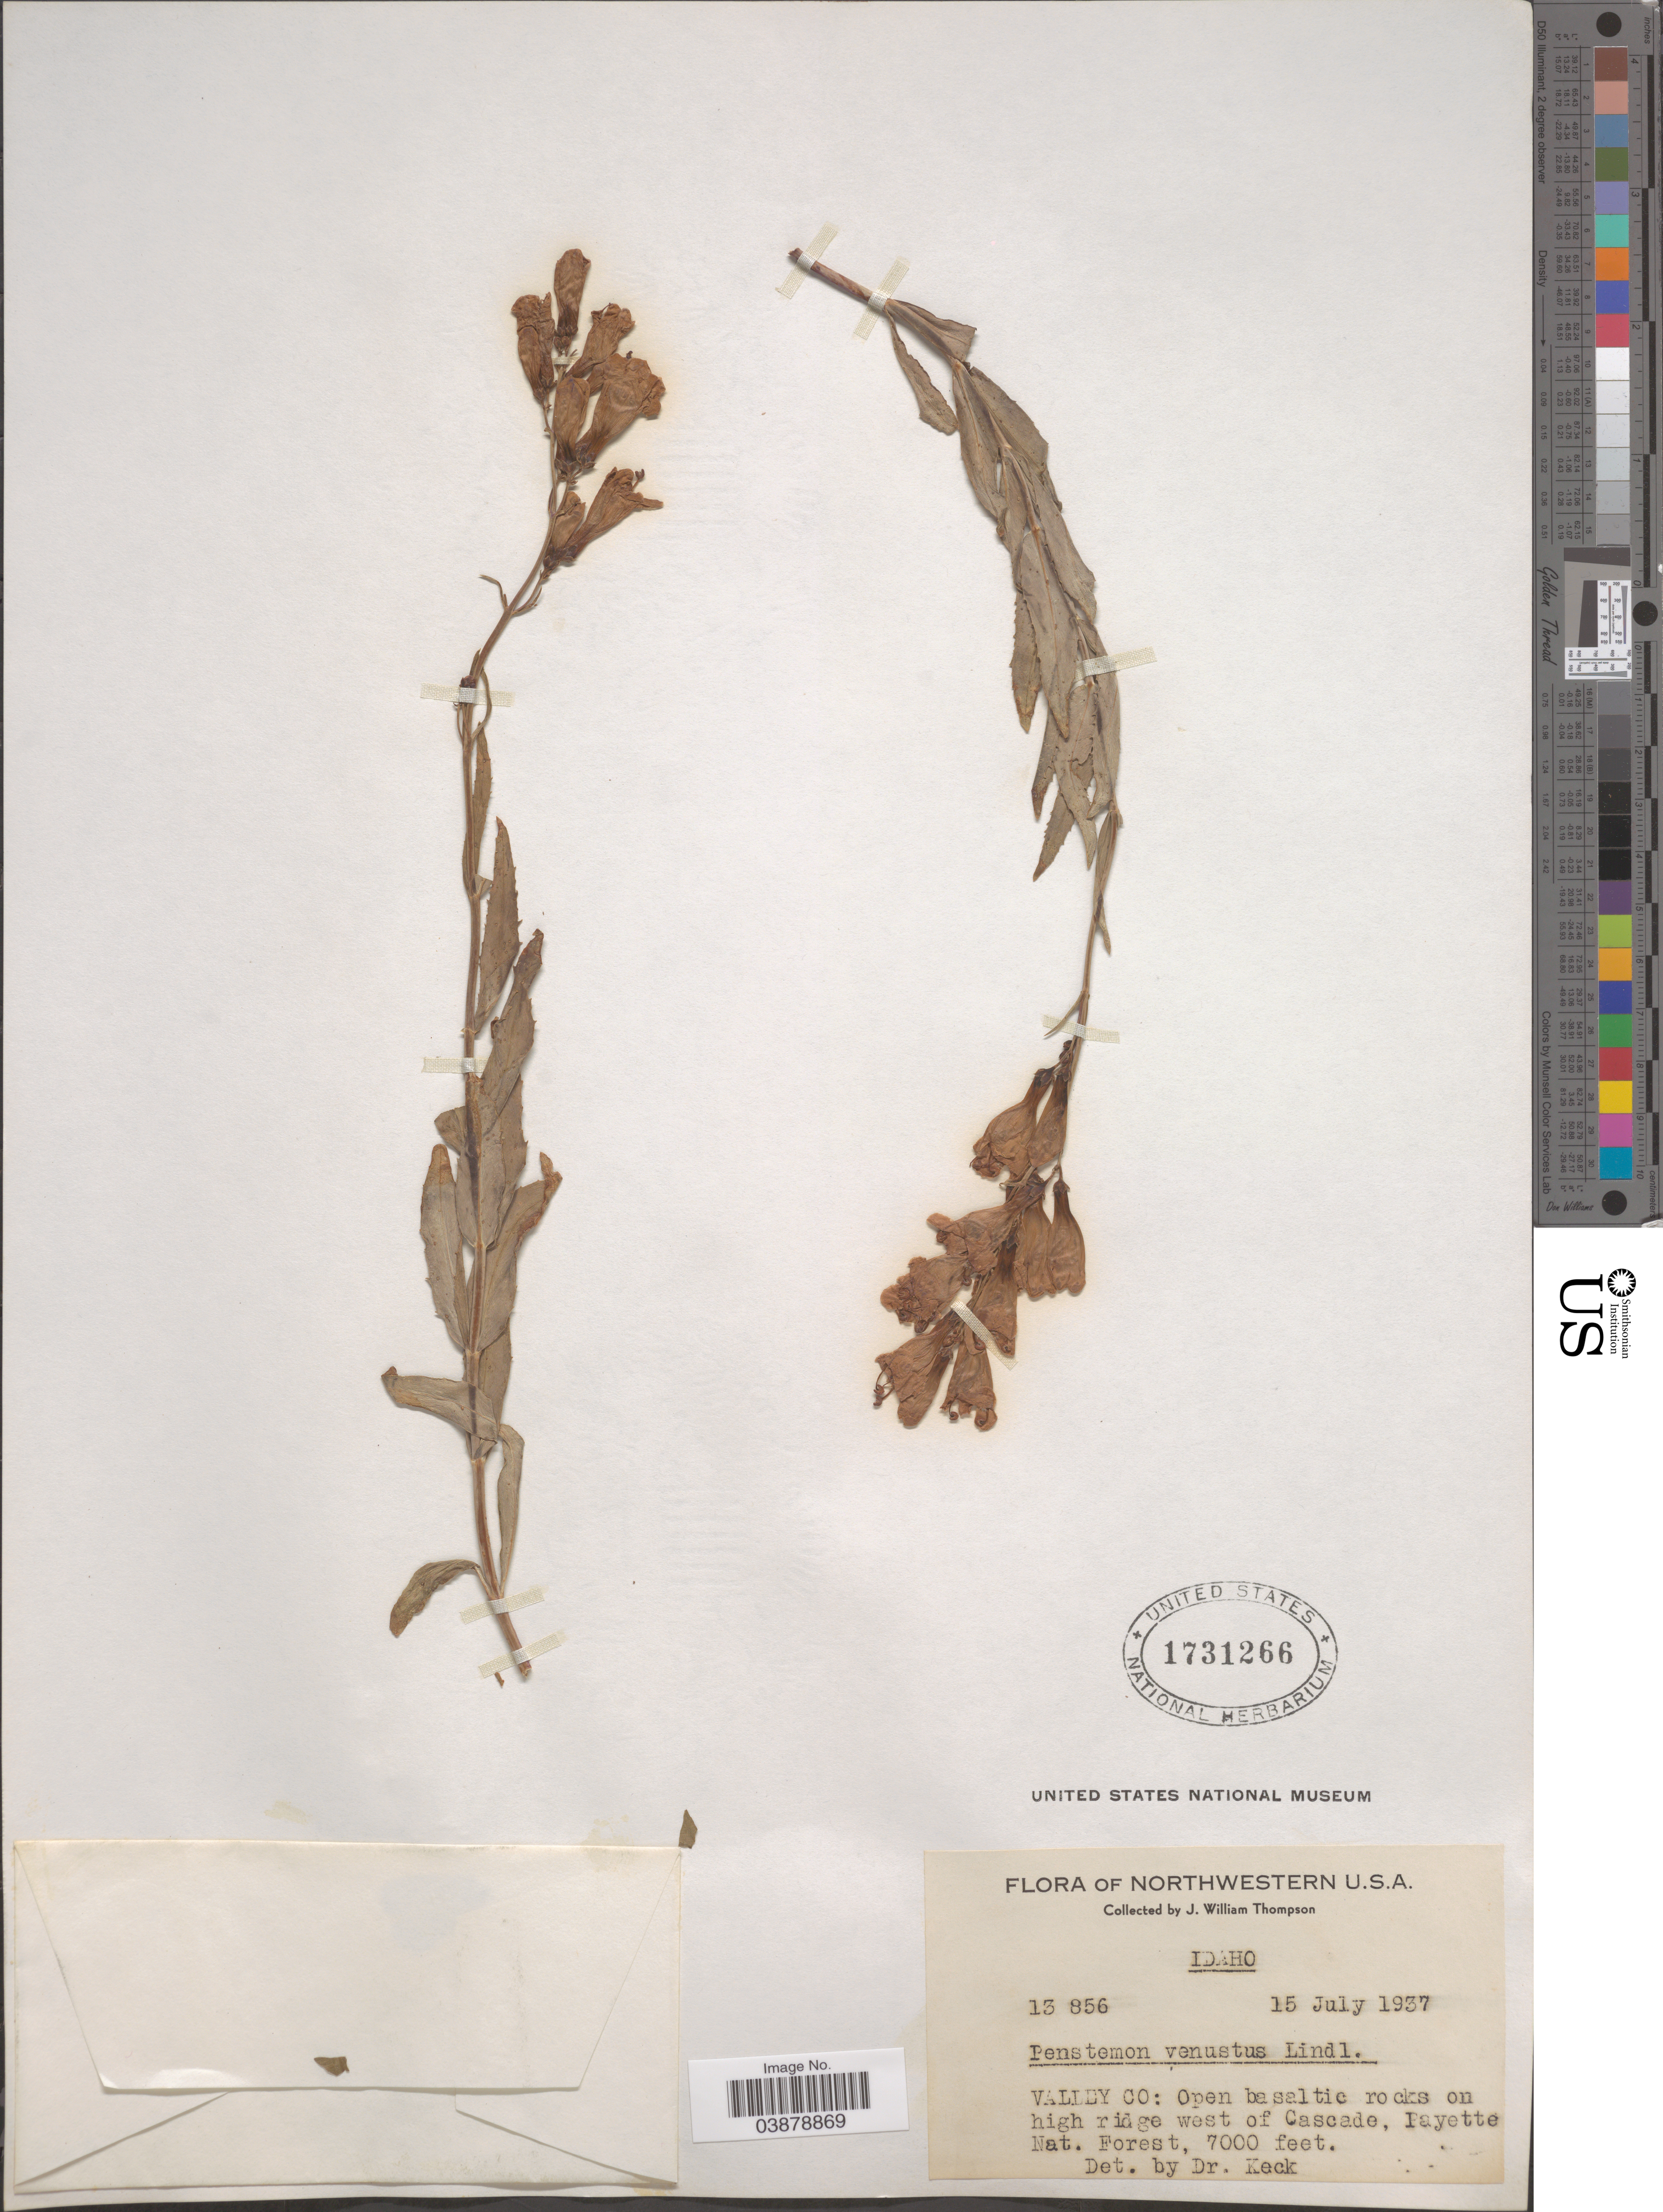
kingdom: Plantae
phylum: Tracheophyta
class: Magnoliopsida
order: Lamiales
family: Plantaginaceae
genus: Penstemon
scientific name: Penstemon venustus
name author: Douglas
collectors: J. W. Thompson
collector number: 13856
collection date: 1937-07-15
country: United States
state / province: Idaho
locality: Northwestern U.S.A. Valley Co: Open basaltic rocks on high ridge west of Cascade, Payette Nat. Forest.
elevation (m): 2134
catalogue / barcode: US 1731266